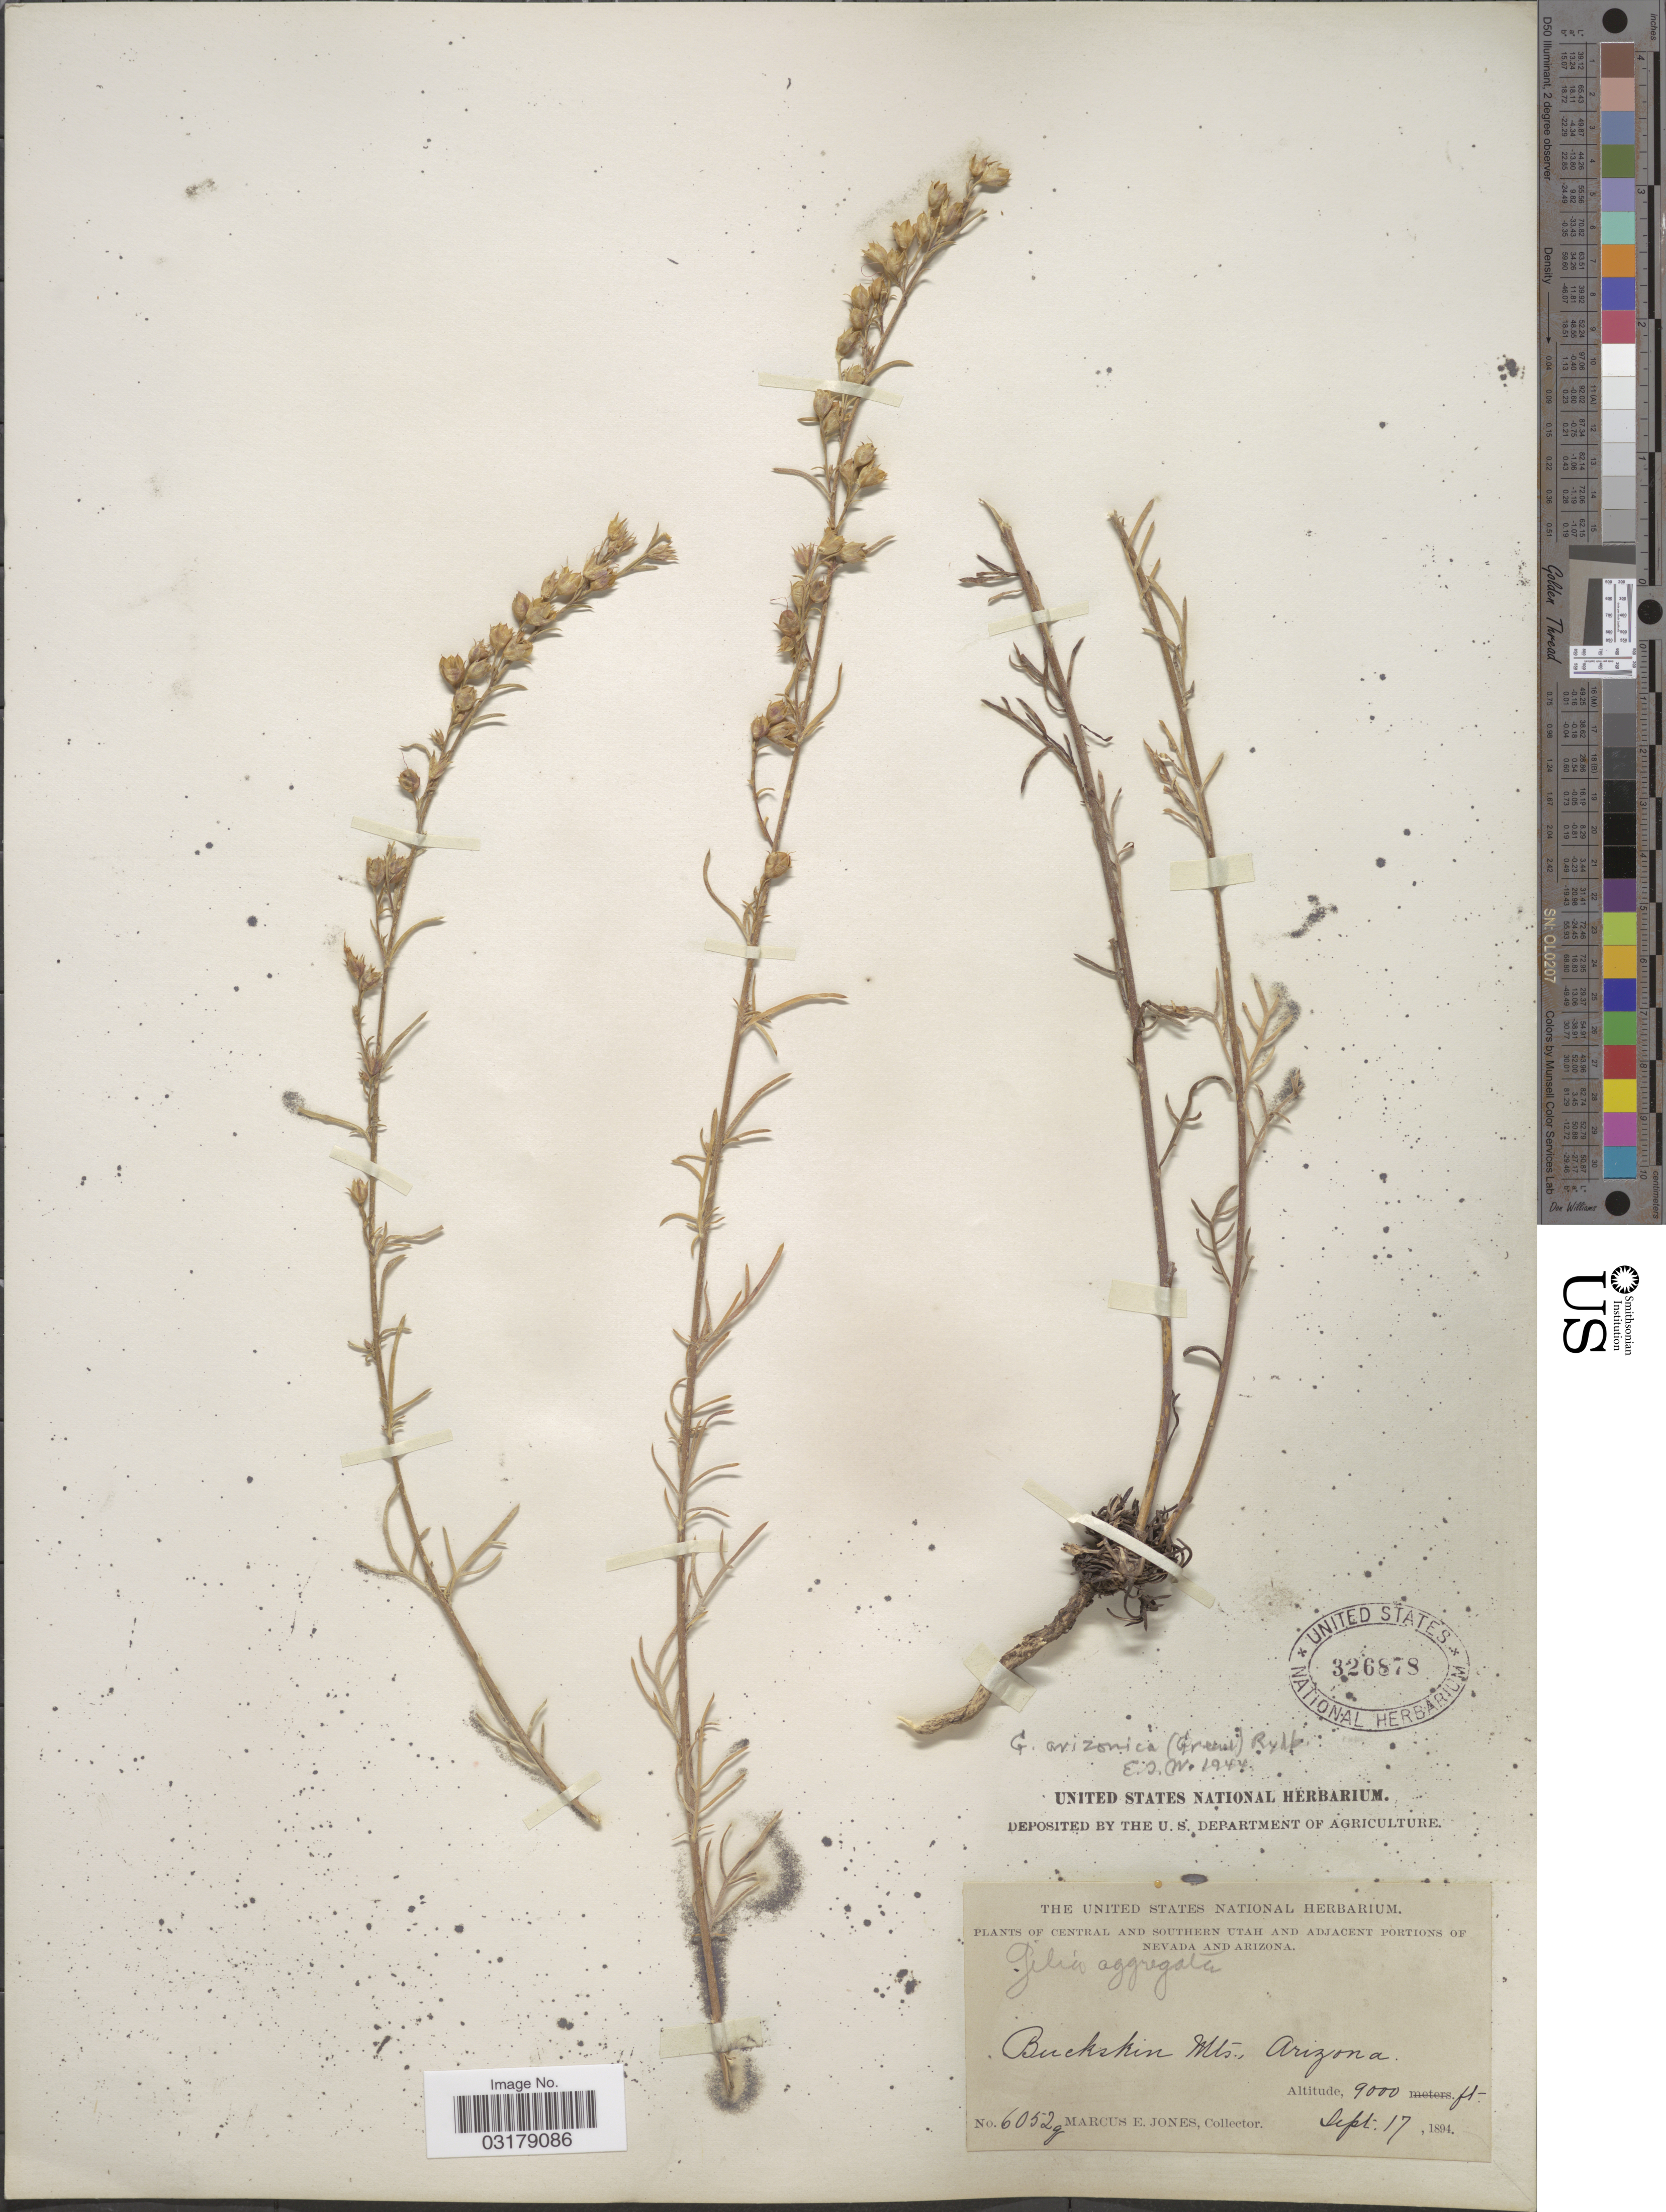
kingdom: Plantae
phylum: Tracheophyta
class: Magnoliopsida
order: Ericales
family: Polemoniaceae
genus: Ipomopsis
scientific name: Ipomopsis aggregata subsp. arizonica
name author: (Greene) V.E. Grant & A.D. Grant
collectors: M. E. Jones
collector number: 6052q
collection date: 1894-09-17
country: United States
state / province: Arizona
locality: Buckskin Mts., Adjacent portions of Arizona.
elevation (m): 2743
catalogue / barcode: US 326878